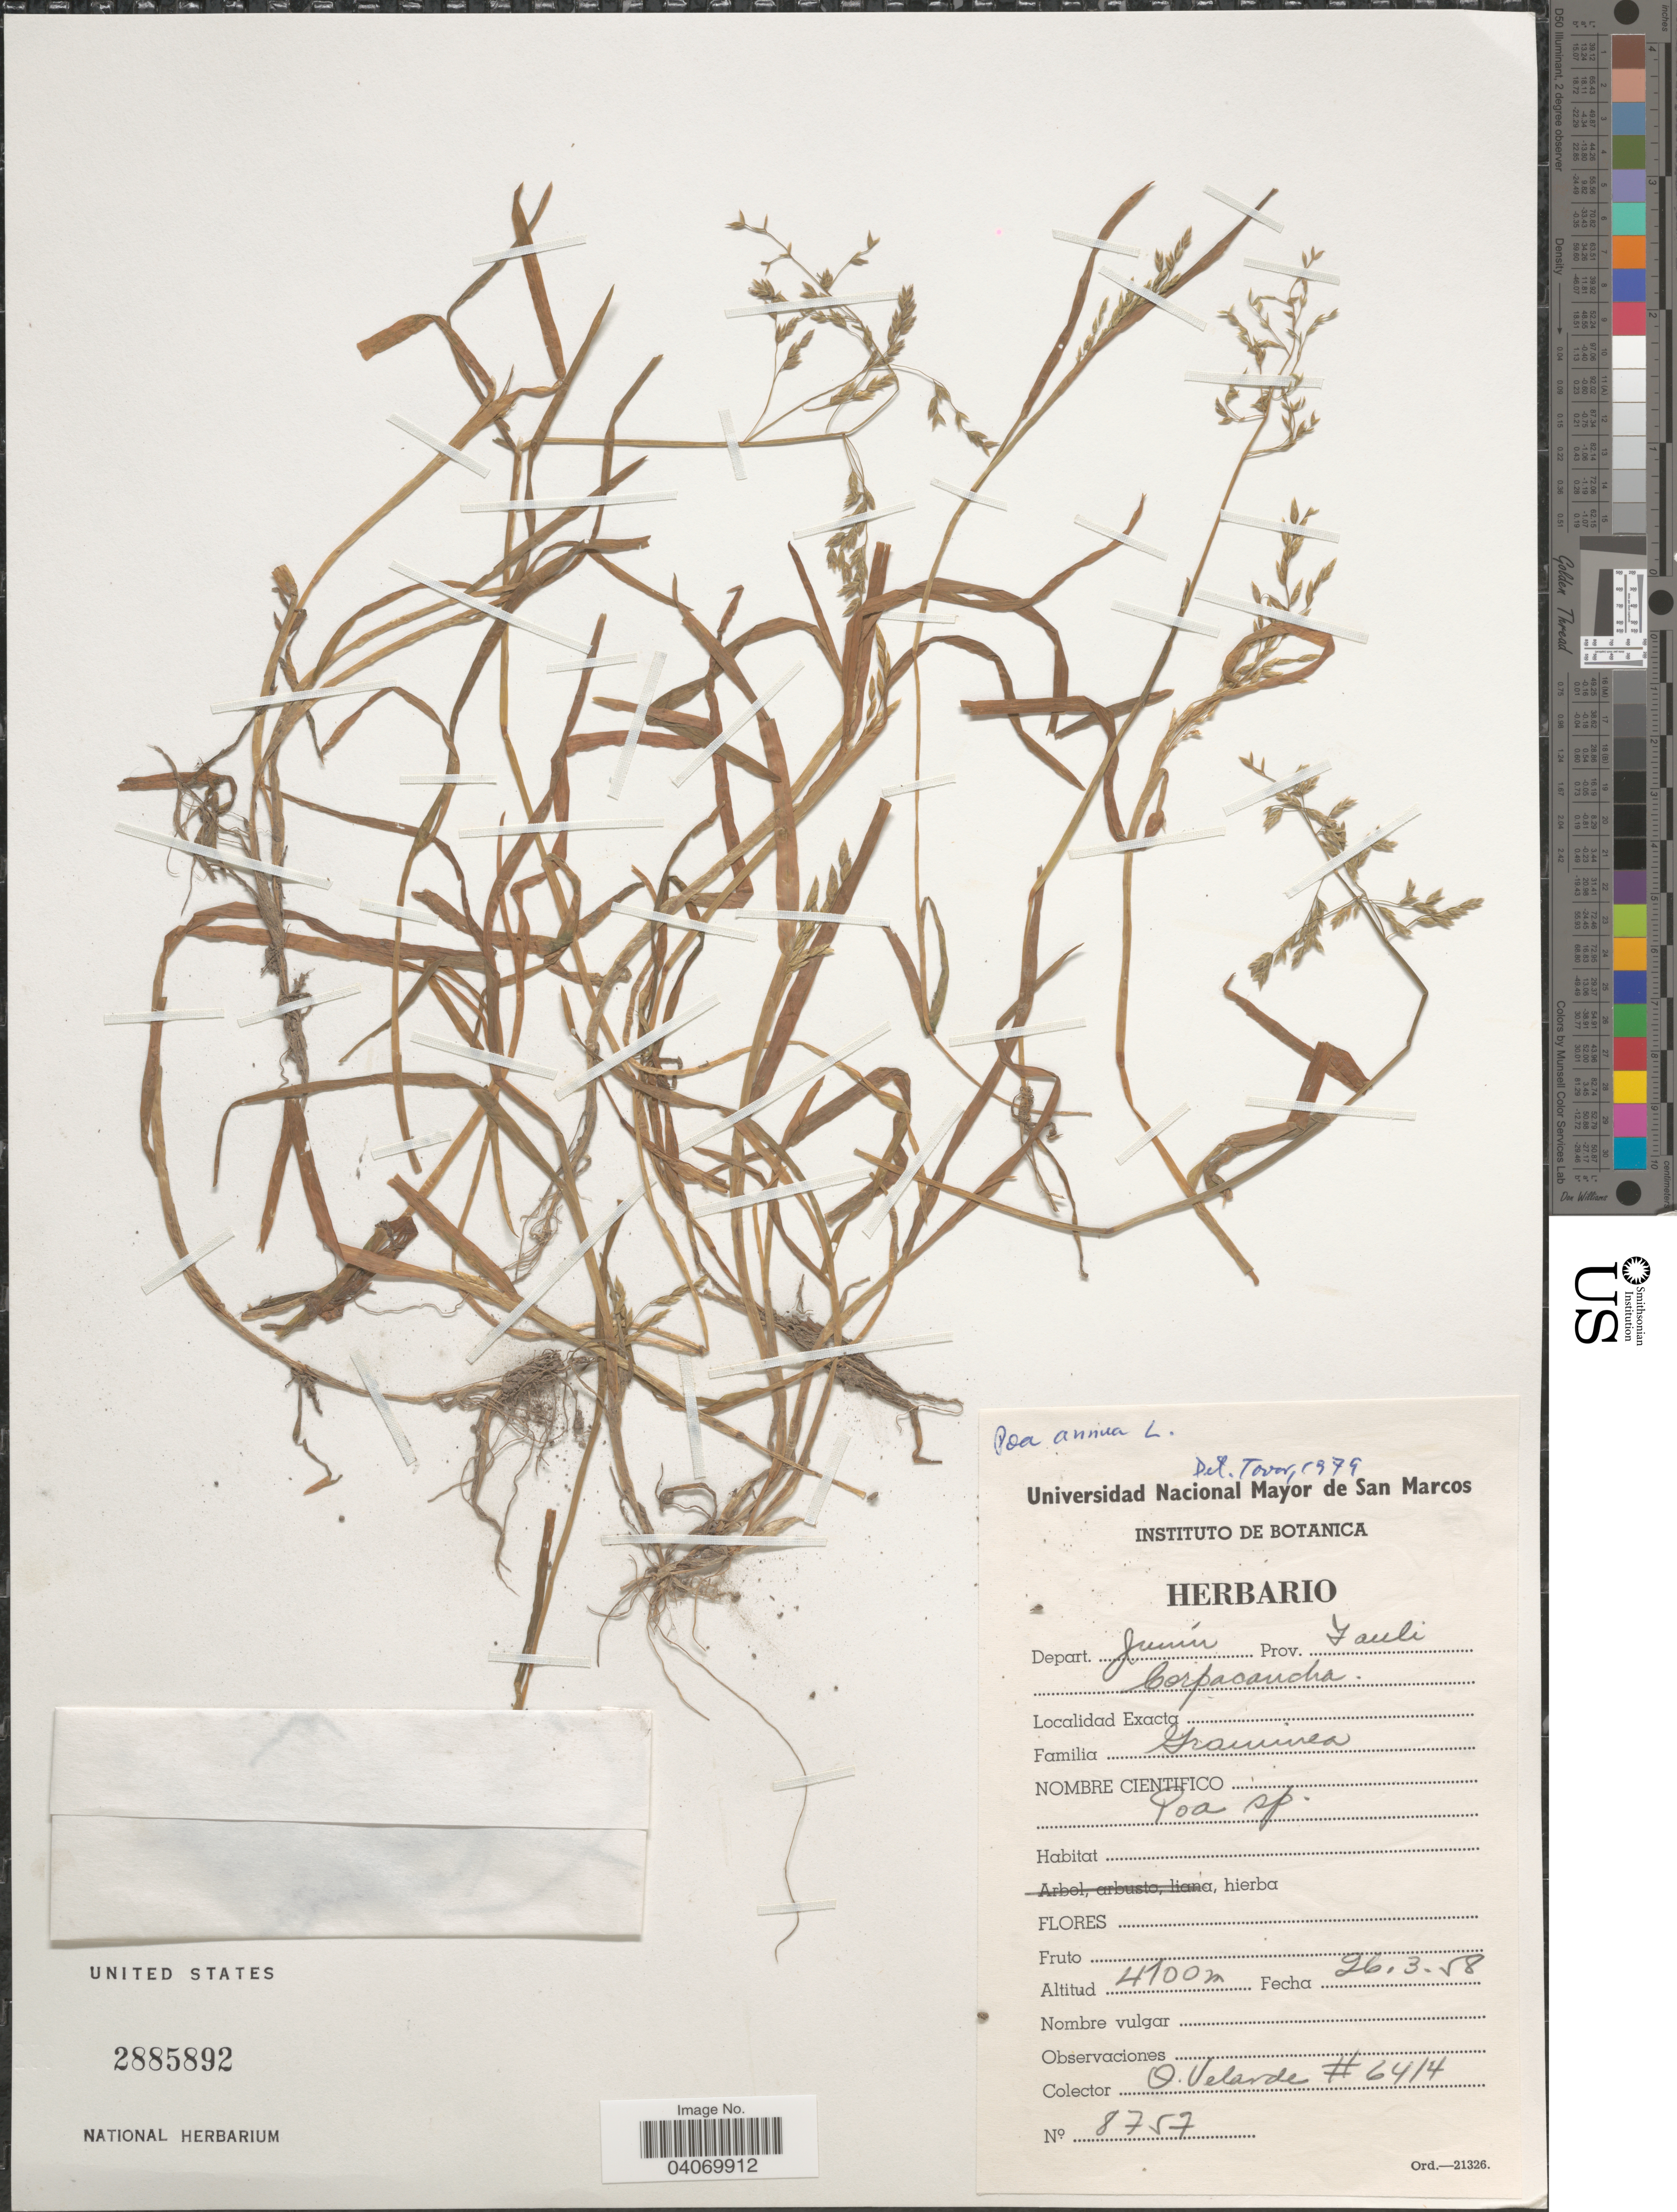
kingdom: Plantae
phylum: Tracheophyta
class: Liliopsida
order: Poales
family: Poaceae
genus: Poa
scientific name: Poa annua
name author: L.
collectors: O. Velarde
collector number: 6414/8757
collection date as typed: Transcribed d/m/y: 26/3/58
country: Peru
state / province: Junín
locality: Depart. Junín. Prov. Yauli. Corpacancha.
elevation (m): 4100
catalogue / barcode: US 2885892